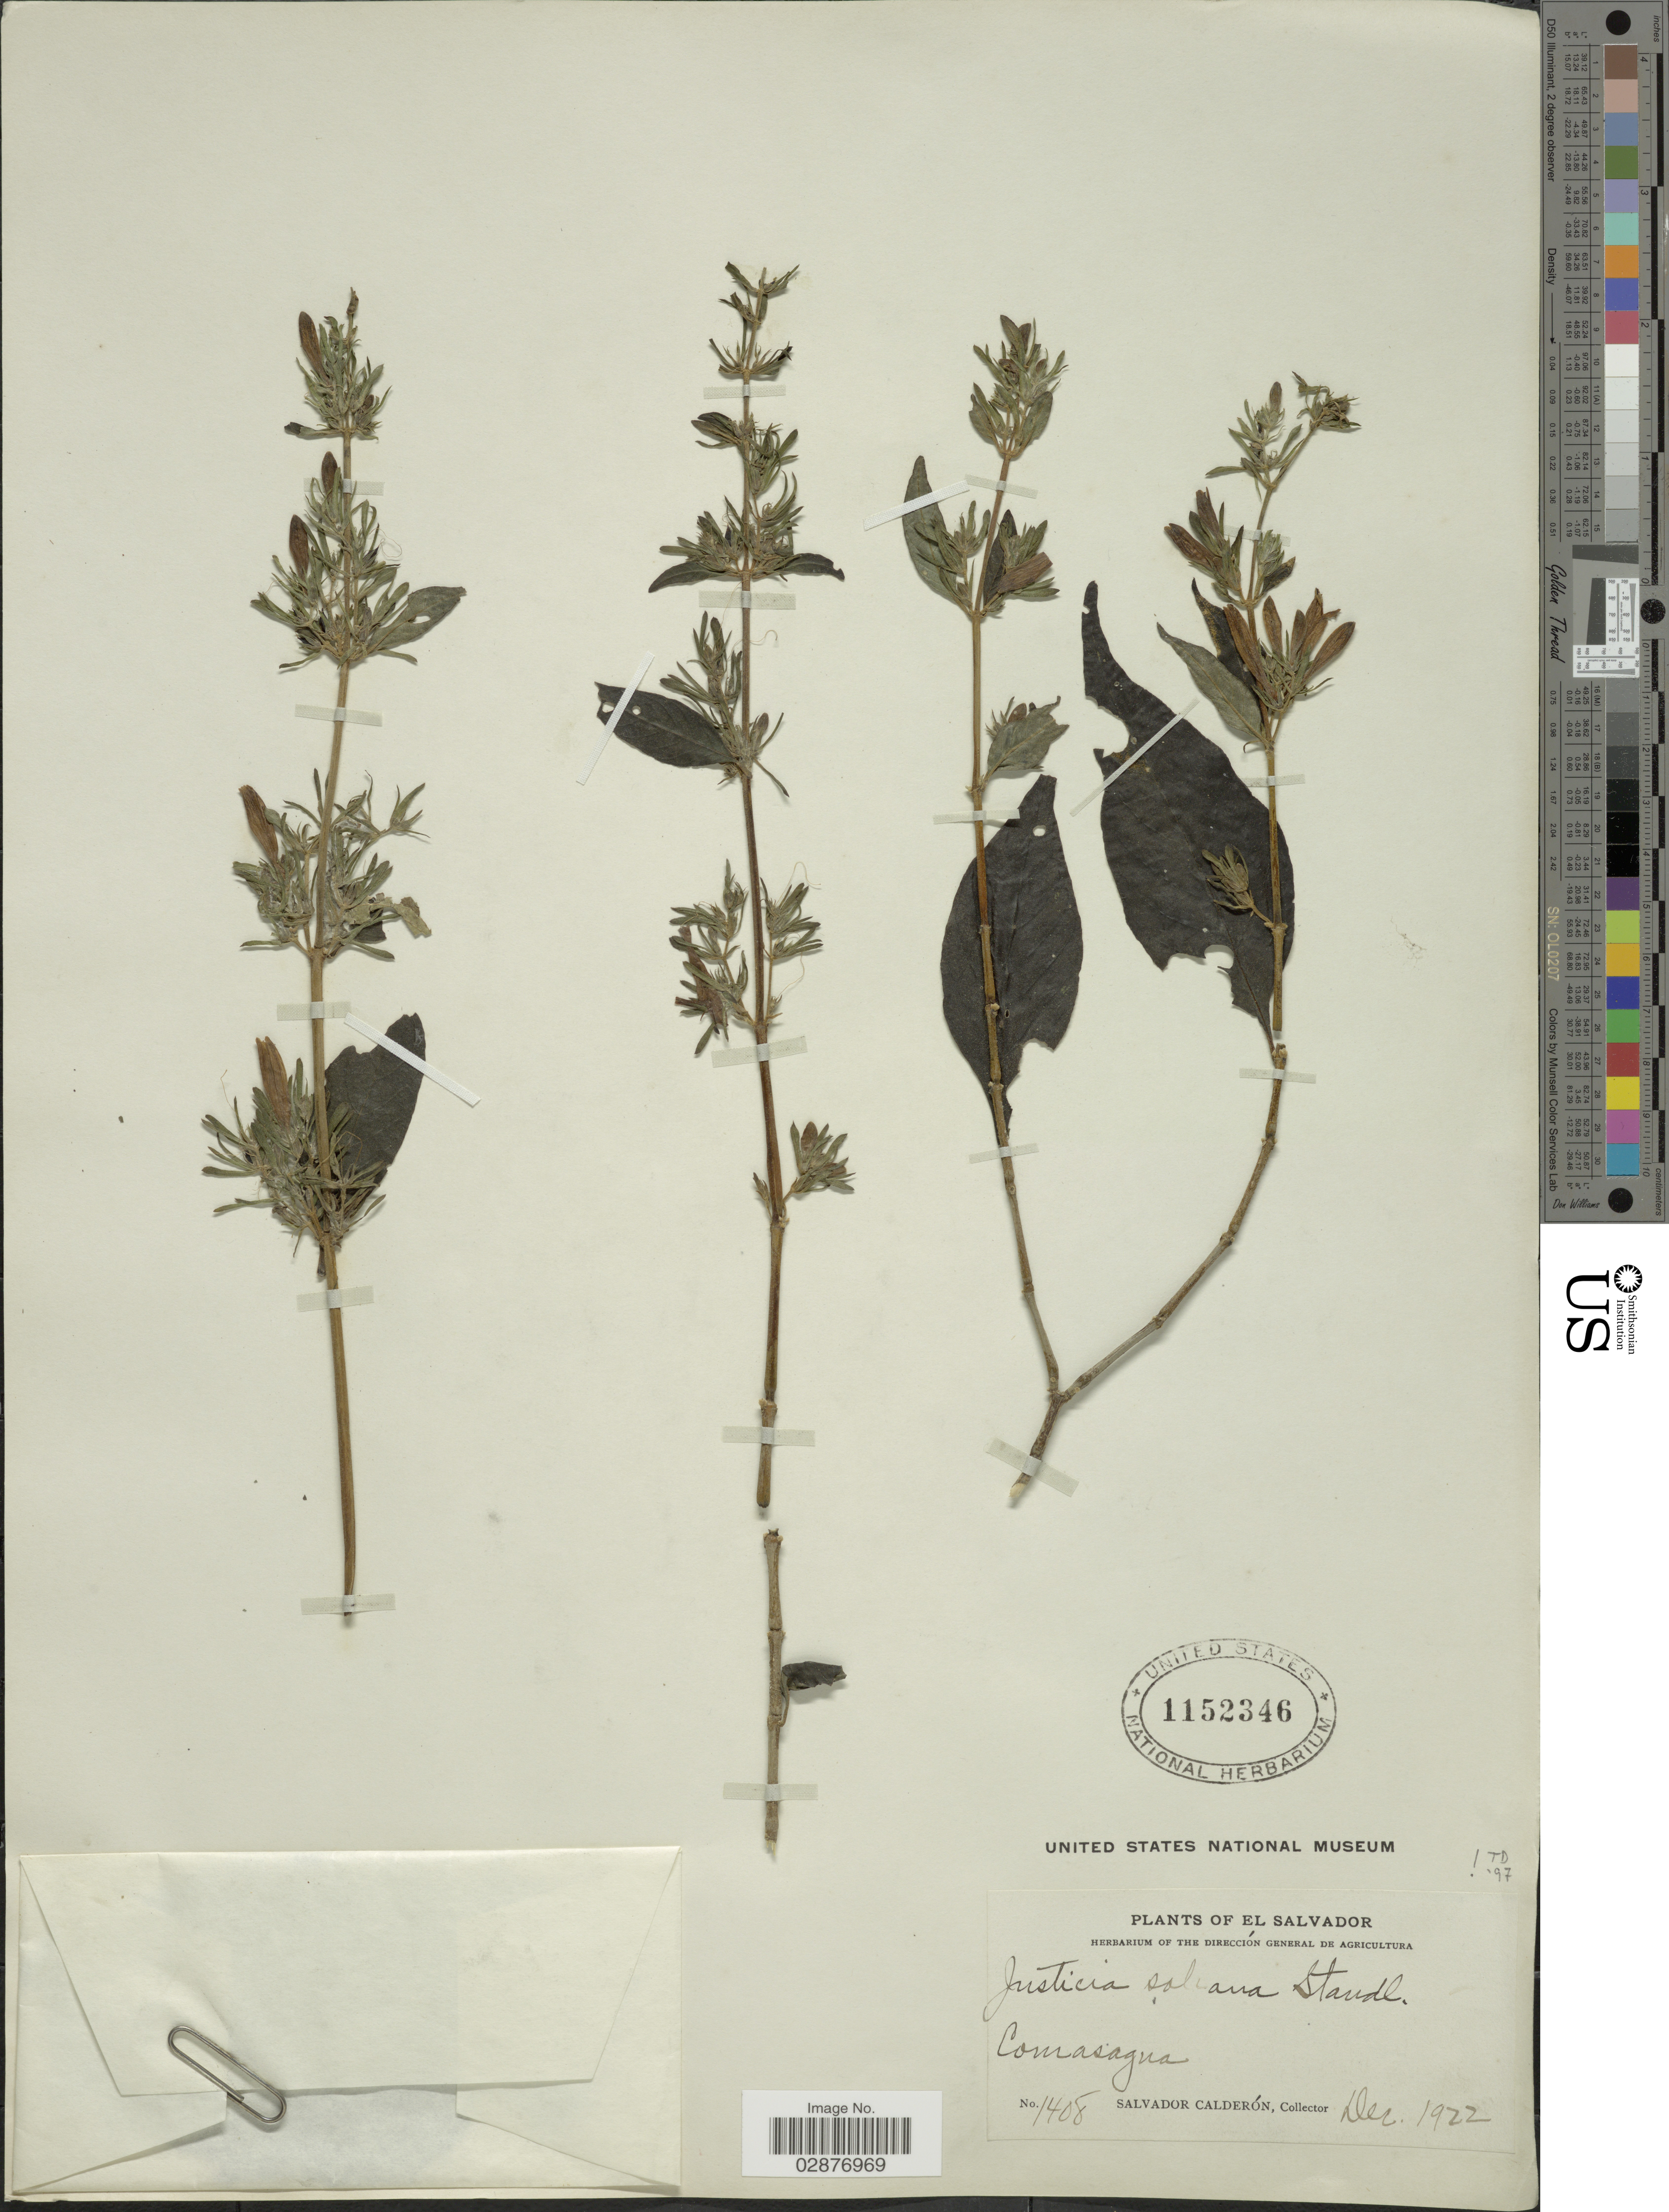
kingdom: Plantae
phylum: Tracheophyta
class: Magnoliopsida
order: Lamiales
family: Acanthaceae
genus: Justicia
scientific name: Justicia soliana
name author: Standl.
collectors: S. Calderón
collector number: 1408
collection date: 1922-12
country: El Salvador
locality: Comasagua.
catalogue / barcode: US 1152346